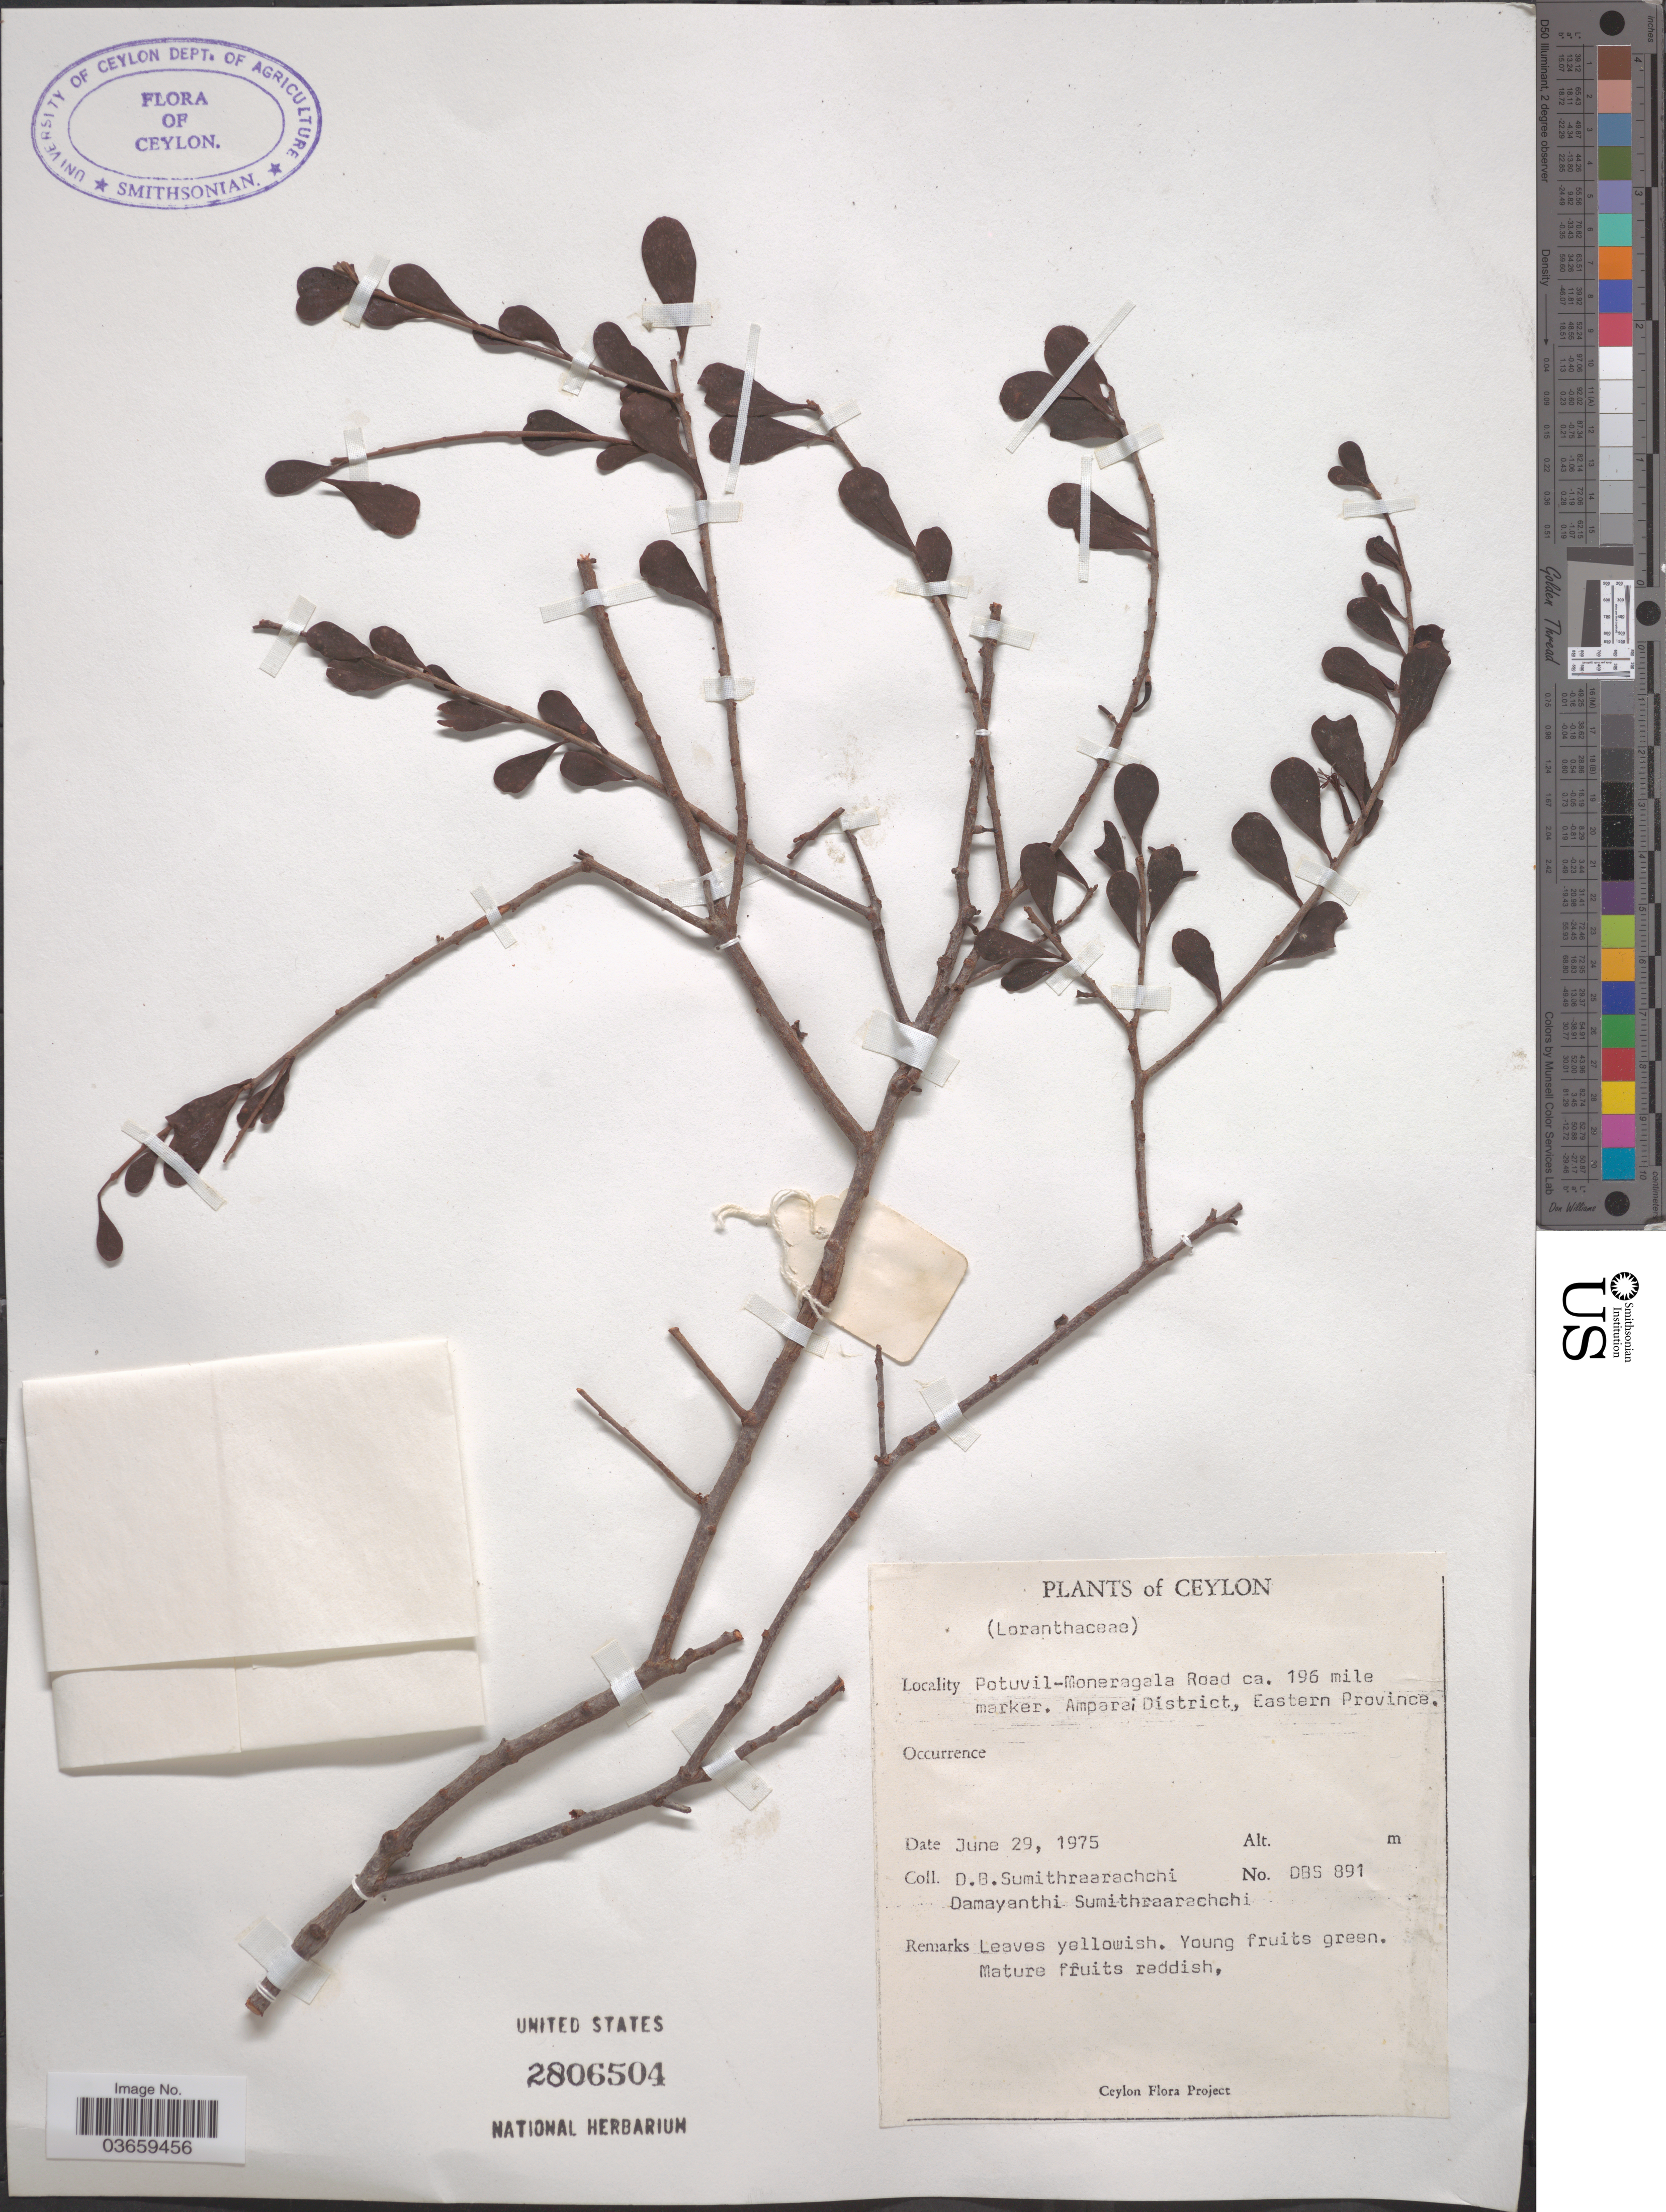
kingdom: Plantae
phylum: Tracheophyta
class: Magnoliopsida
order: Santalales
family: Loranthaceae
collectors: D. B. Sumithraarachchi & D. Sumithraarachchi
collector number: DBS 891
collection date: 1975-06-29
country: Sri Lanka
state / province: Eastern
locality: Ceylon. Potuvil-Moneragala Road ca. 196 mile marker. Amparai District.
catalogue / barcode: US 2806504